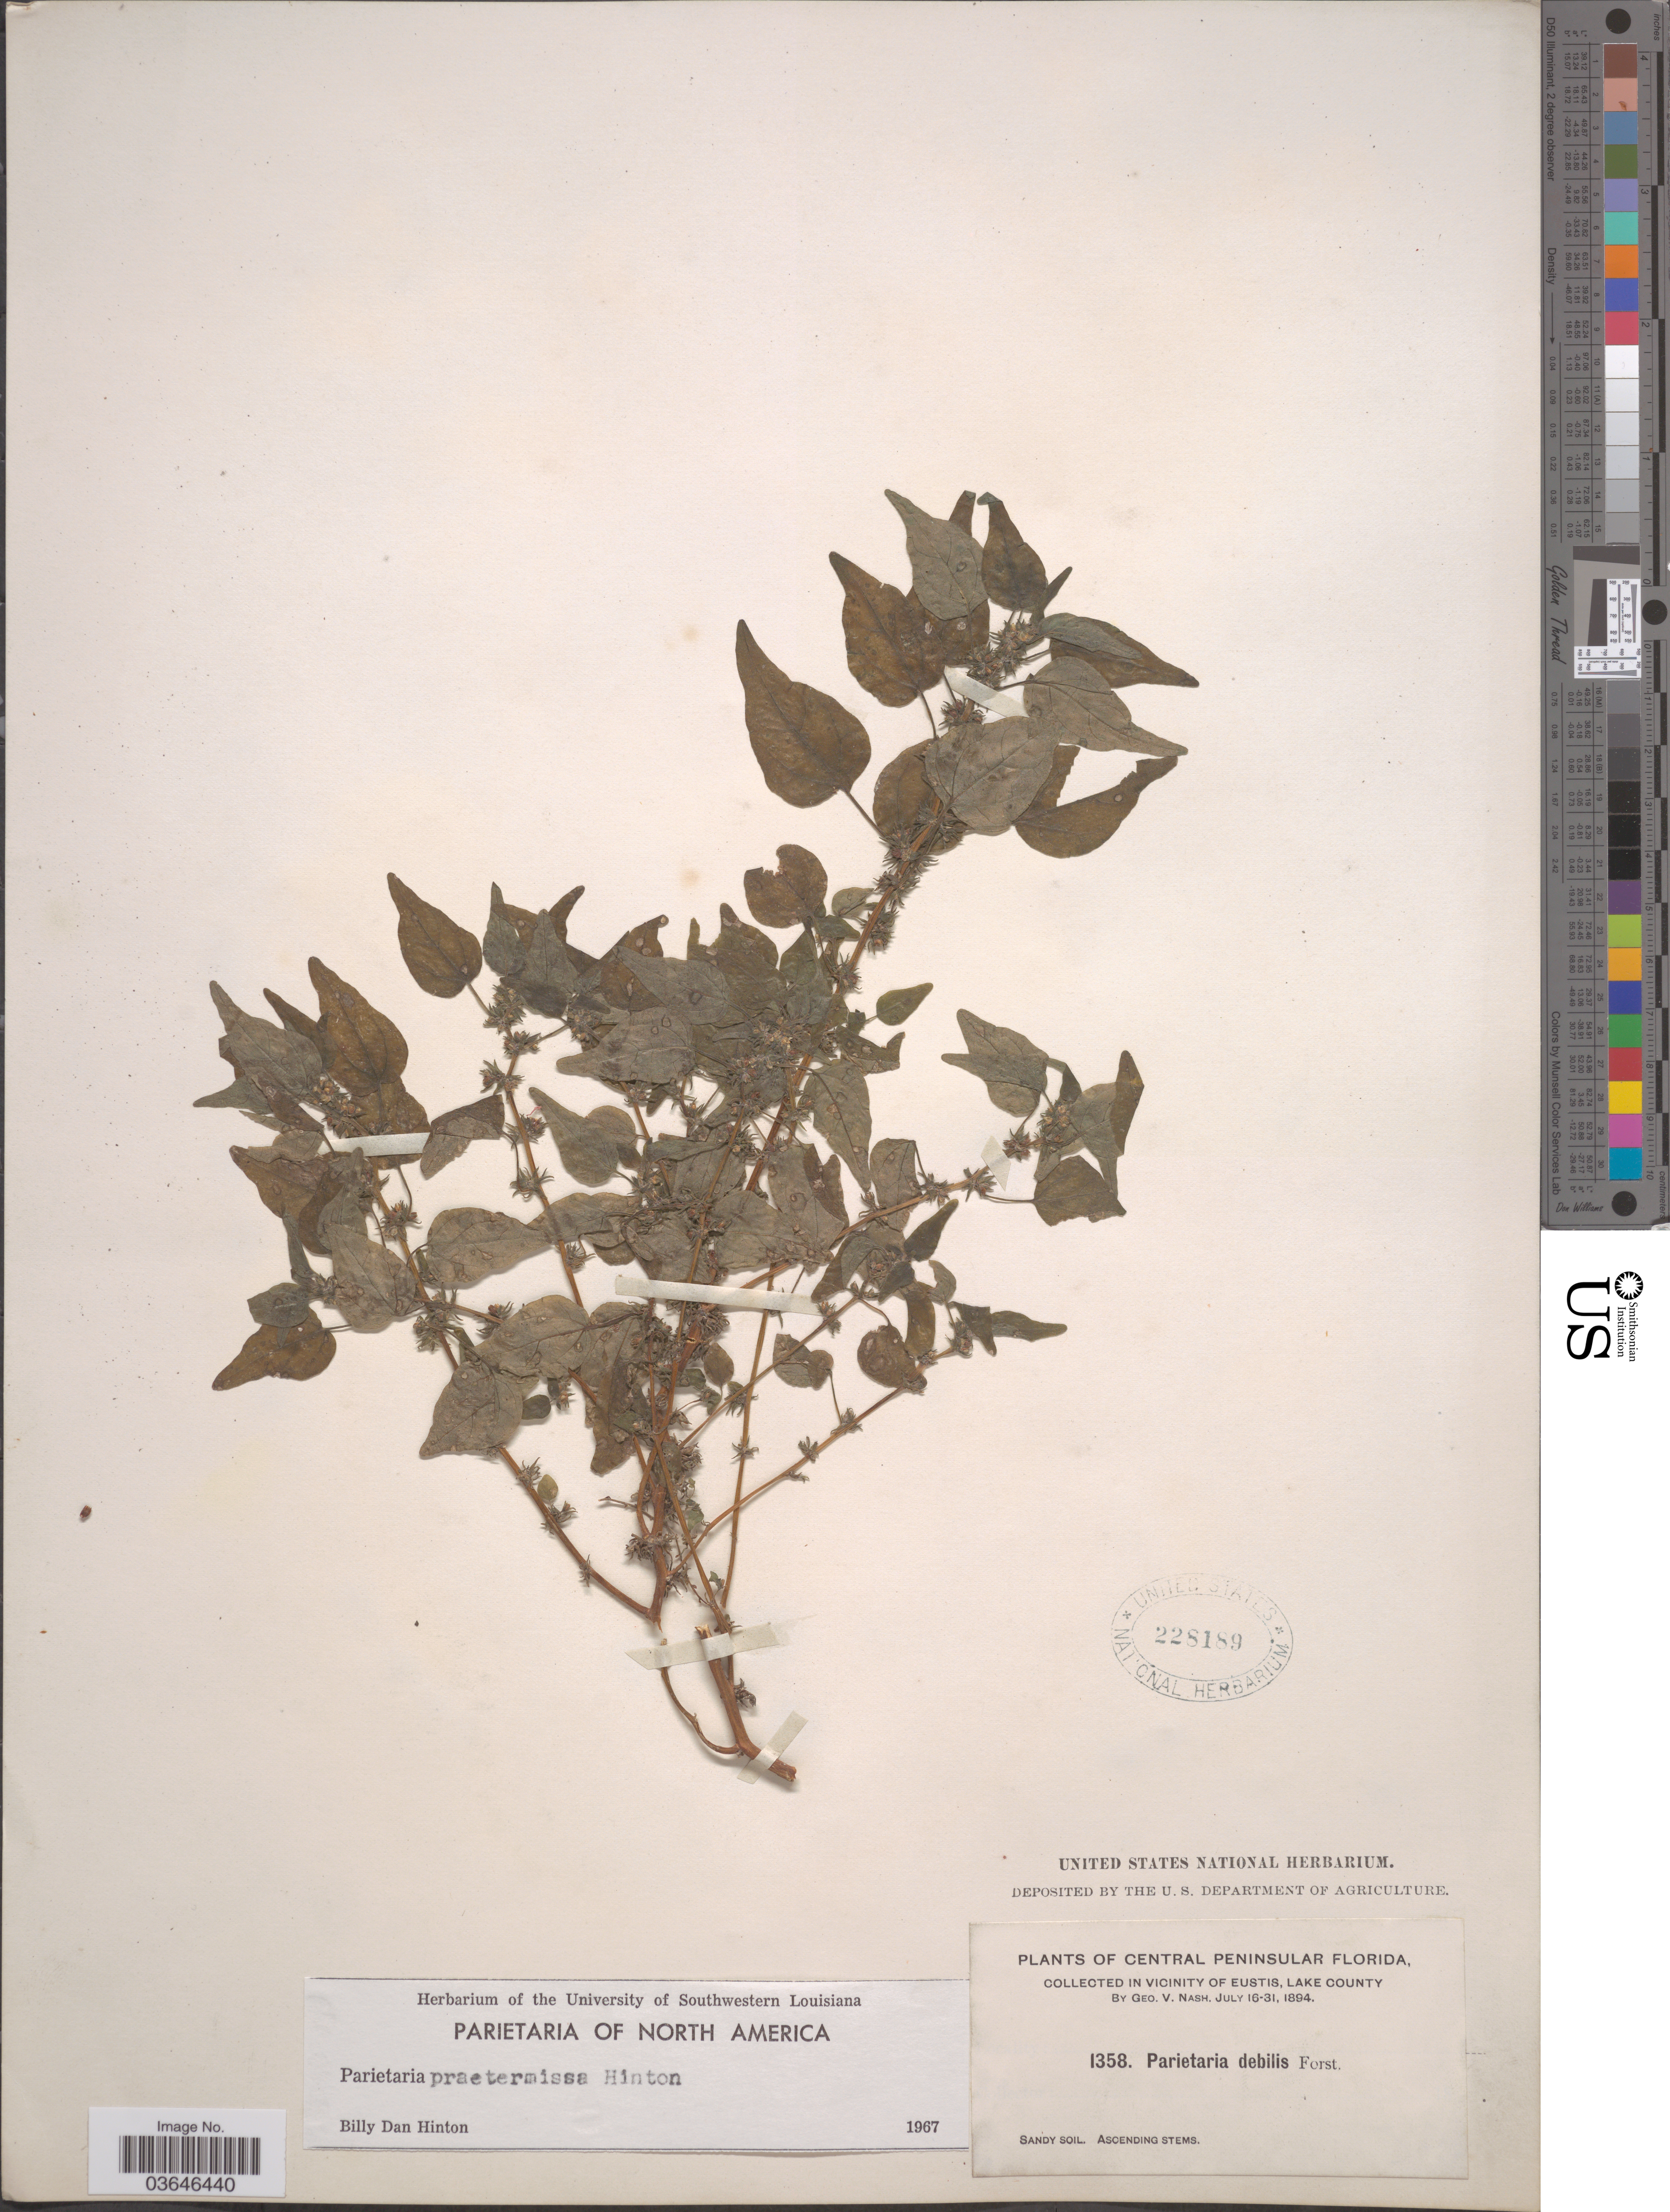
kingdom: Plantae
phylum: Tracheophyta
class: Magnoliopsida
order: Rosales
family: Urticaceae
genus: Parietaria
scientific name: Parietaria praetermissa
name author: Hinton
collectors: G. V. Nash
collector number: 1358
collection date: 1894-07-16/1894-07-31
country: United States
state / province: Florida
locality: Central Peninsular Florida, In Vicinity of Eustis, Lake County.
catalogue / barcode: US 228189